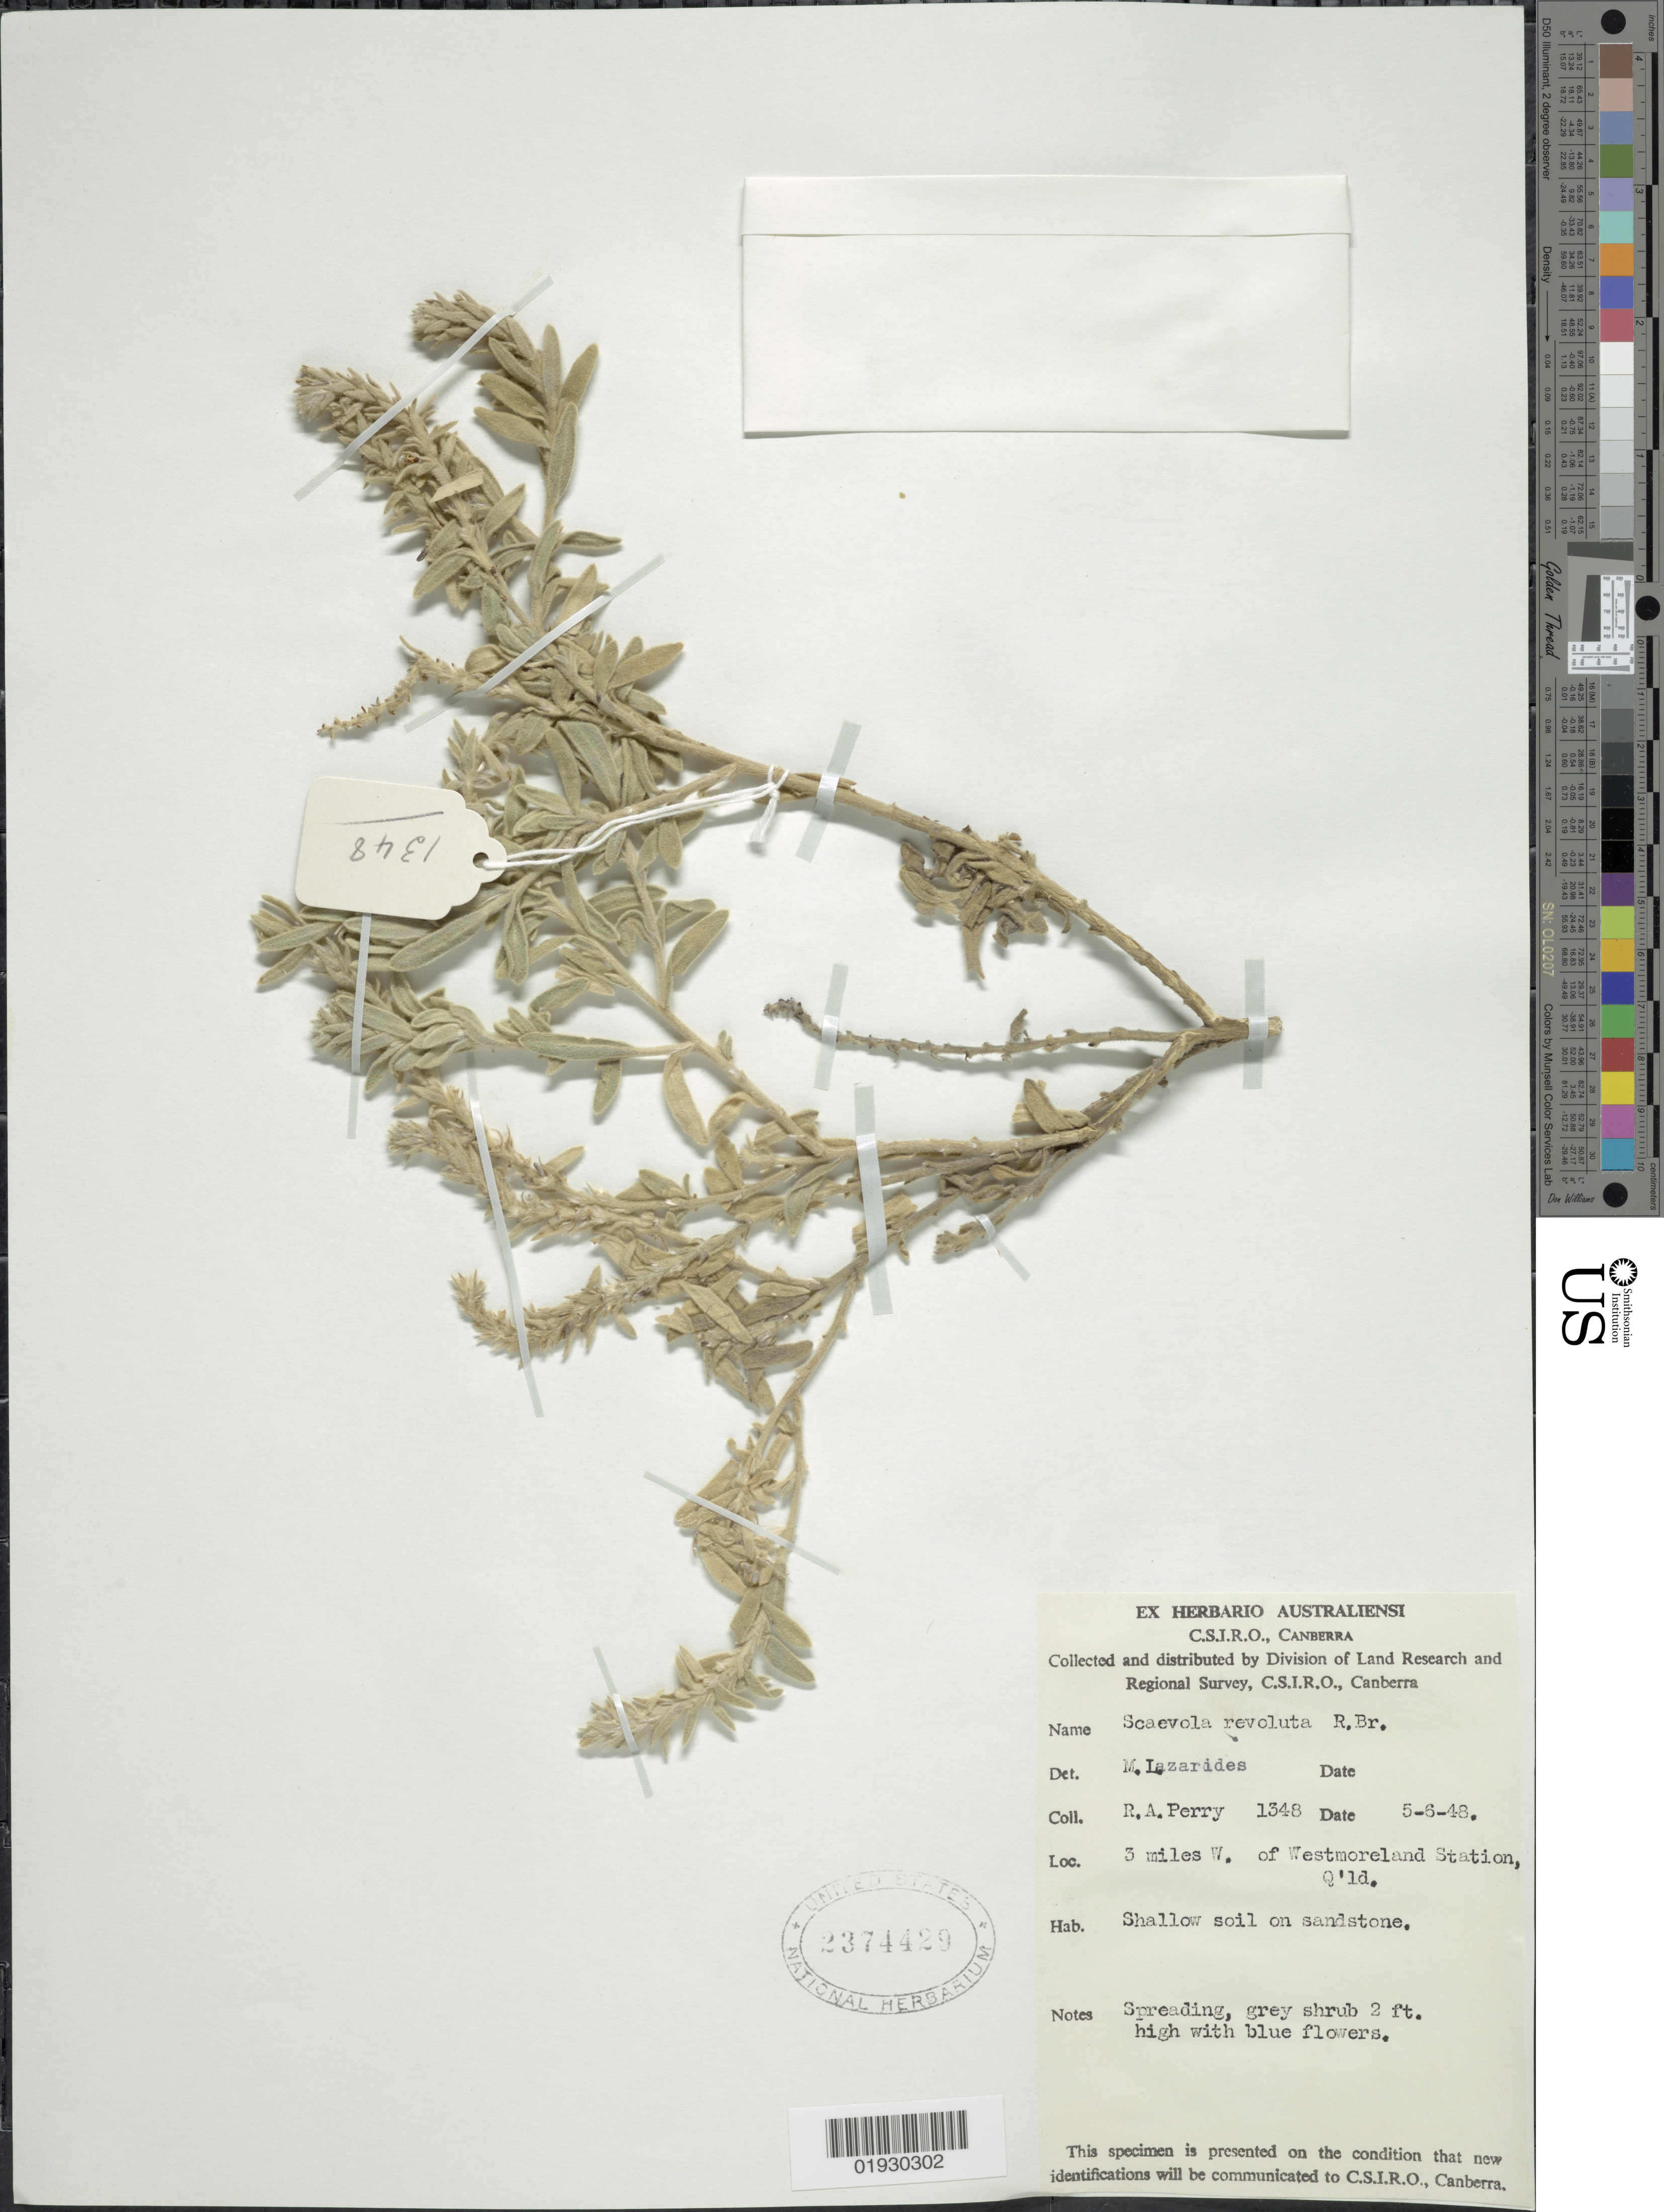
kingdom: Plantae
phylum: Tracheophyta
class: Magnoliopsida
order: Asterales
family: Goodeniaceae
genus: Scaevola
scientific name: Scaevola revoluta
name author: R. Br.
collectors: Perry, R. A.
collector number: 1348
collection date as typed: Transcribed d/m/y: 5/6/48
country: Australia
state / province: Queensland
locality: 3 miles W. of Westmoreland Station, Q'ld.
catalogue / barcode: US 2374429